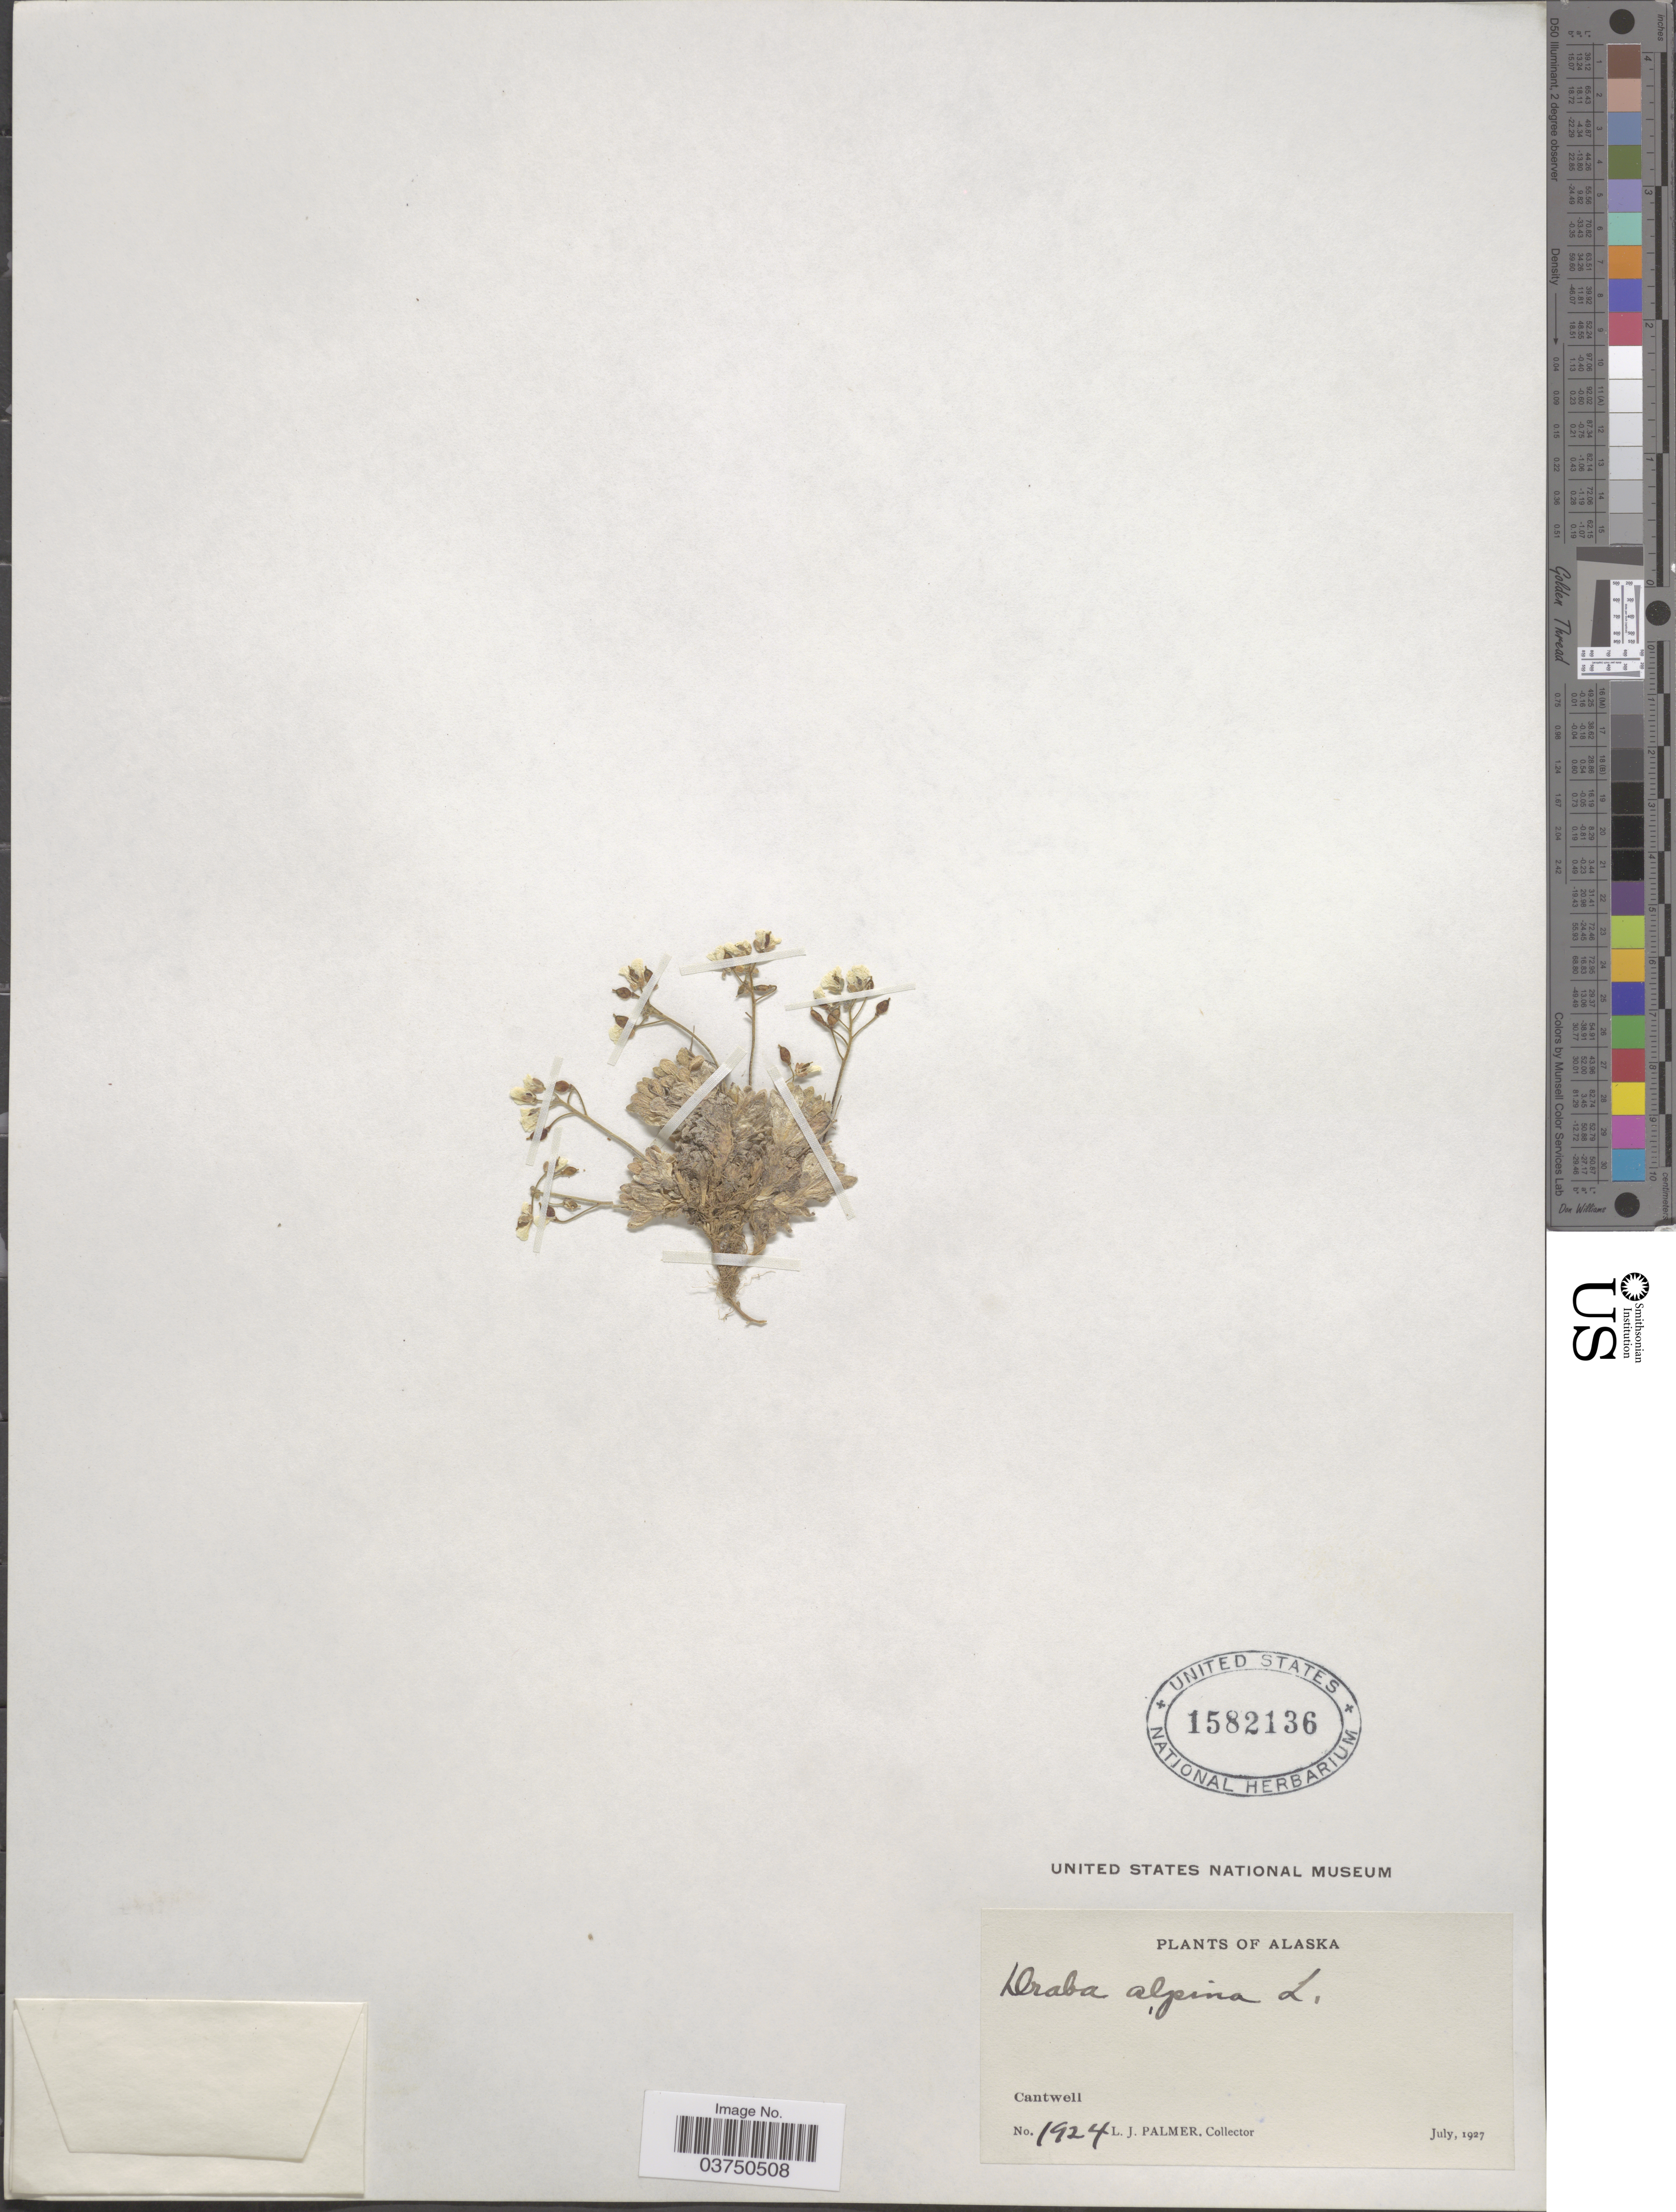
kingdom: Plantae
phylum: Tracheophyta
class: Magnoliopsida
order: Brassicales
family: Brassicaceae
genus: Draba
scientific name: Draba alpina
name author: L.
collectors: L. J. Palmer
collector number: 1924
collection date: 1927-07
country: United States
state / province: Alaska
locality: Cantwell.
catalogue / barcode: US 1582136